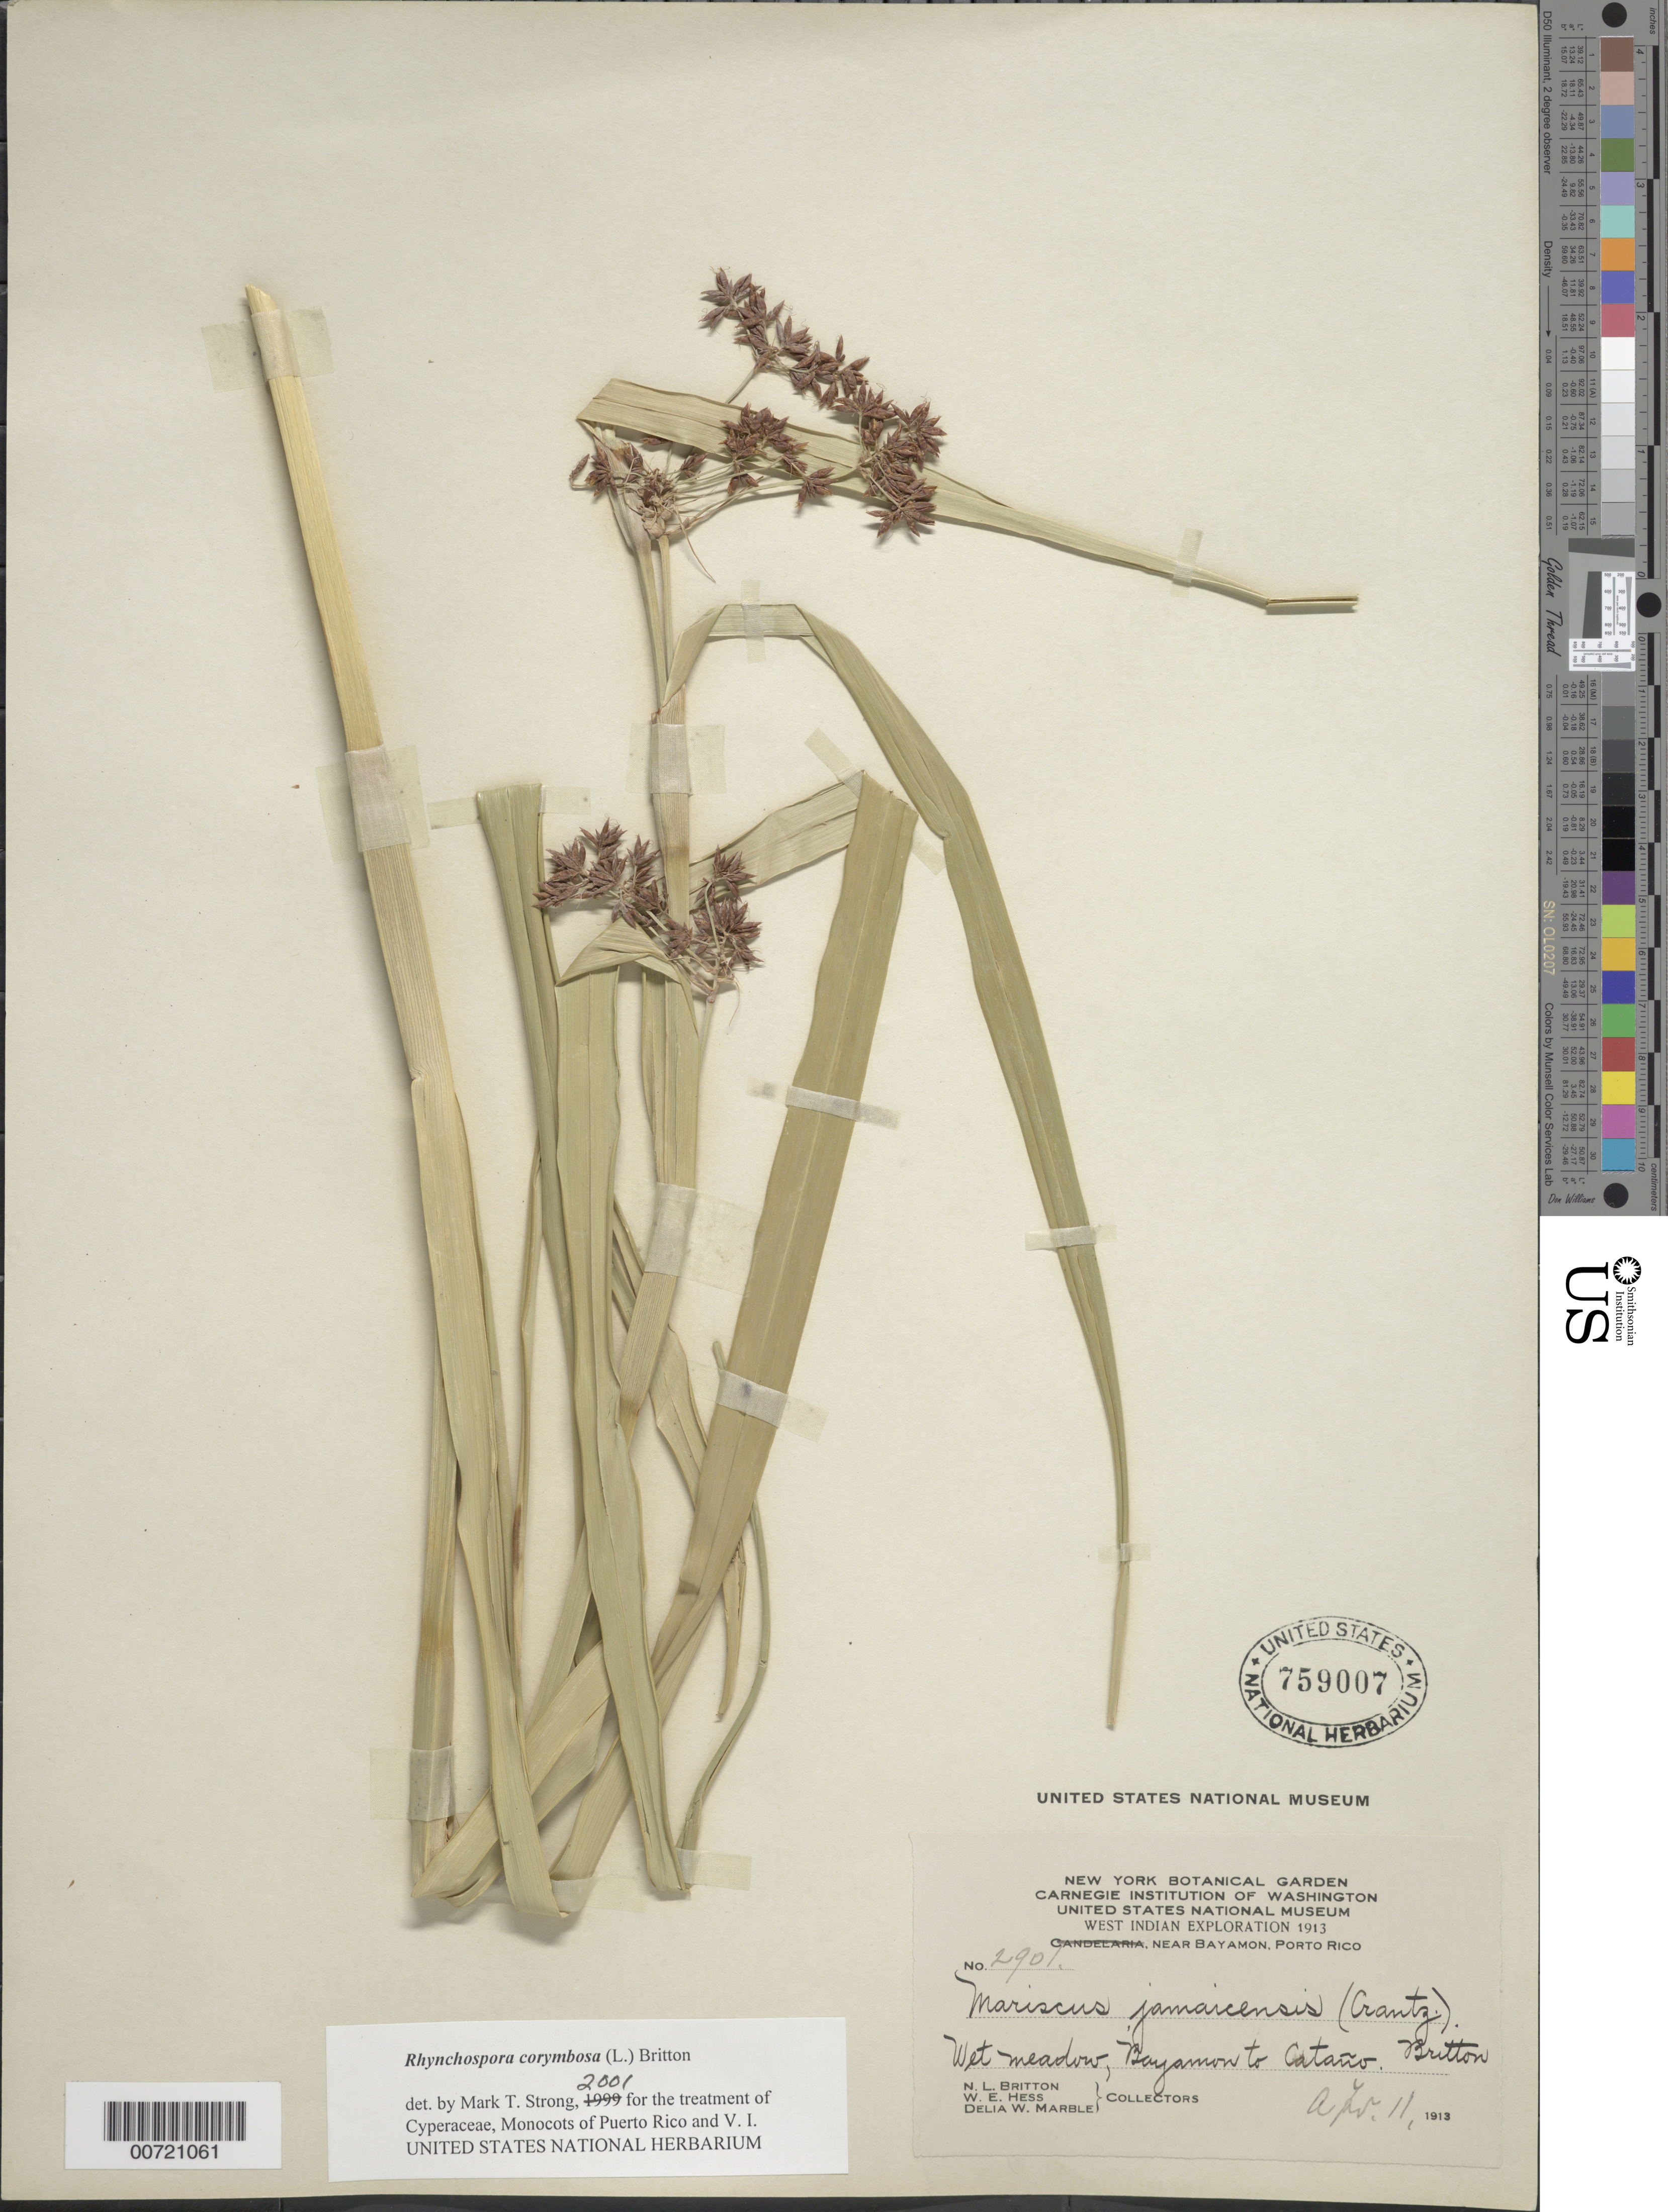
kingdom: Plantae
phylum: Tracheophyta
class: Liliopsida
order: Poales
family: Cyperaceae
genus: Rhynchospora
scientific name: Rhynchospora corymbosa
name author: (L.) Britton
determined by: Strong, M. T., (US), Smithsonian Institution - National Museum of Natural History (UNITED STATES)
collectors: N. Britton, W. Hess & D. W. Marble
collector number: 2901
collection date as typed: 11 Apr 1913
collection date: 1913-04-11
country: Puerto Rico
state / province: Bayamón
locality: Bayamón to Cataño.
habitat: Wet meadow.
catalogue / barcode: US 759007